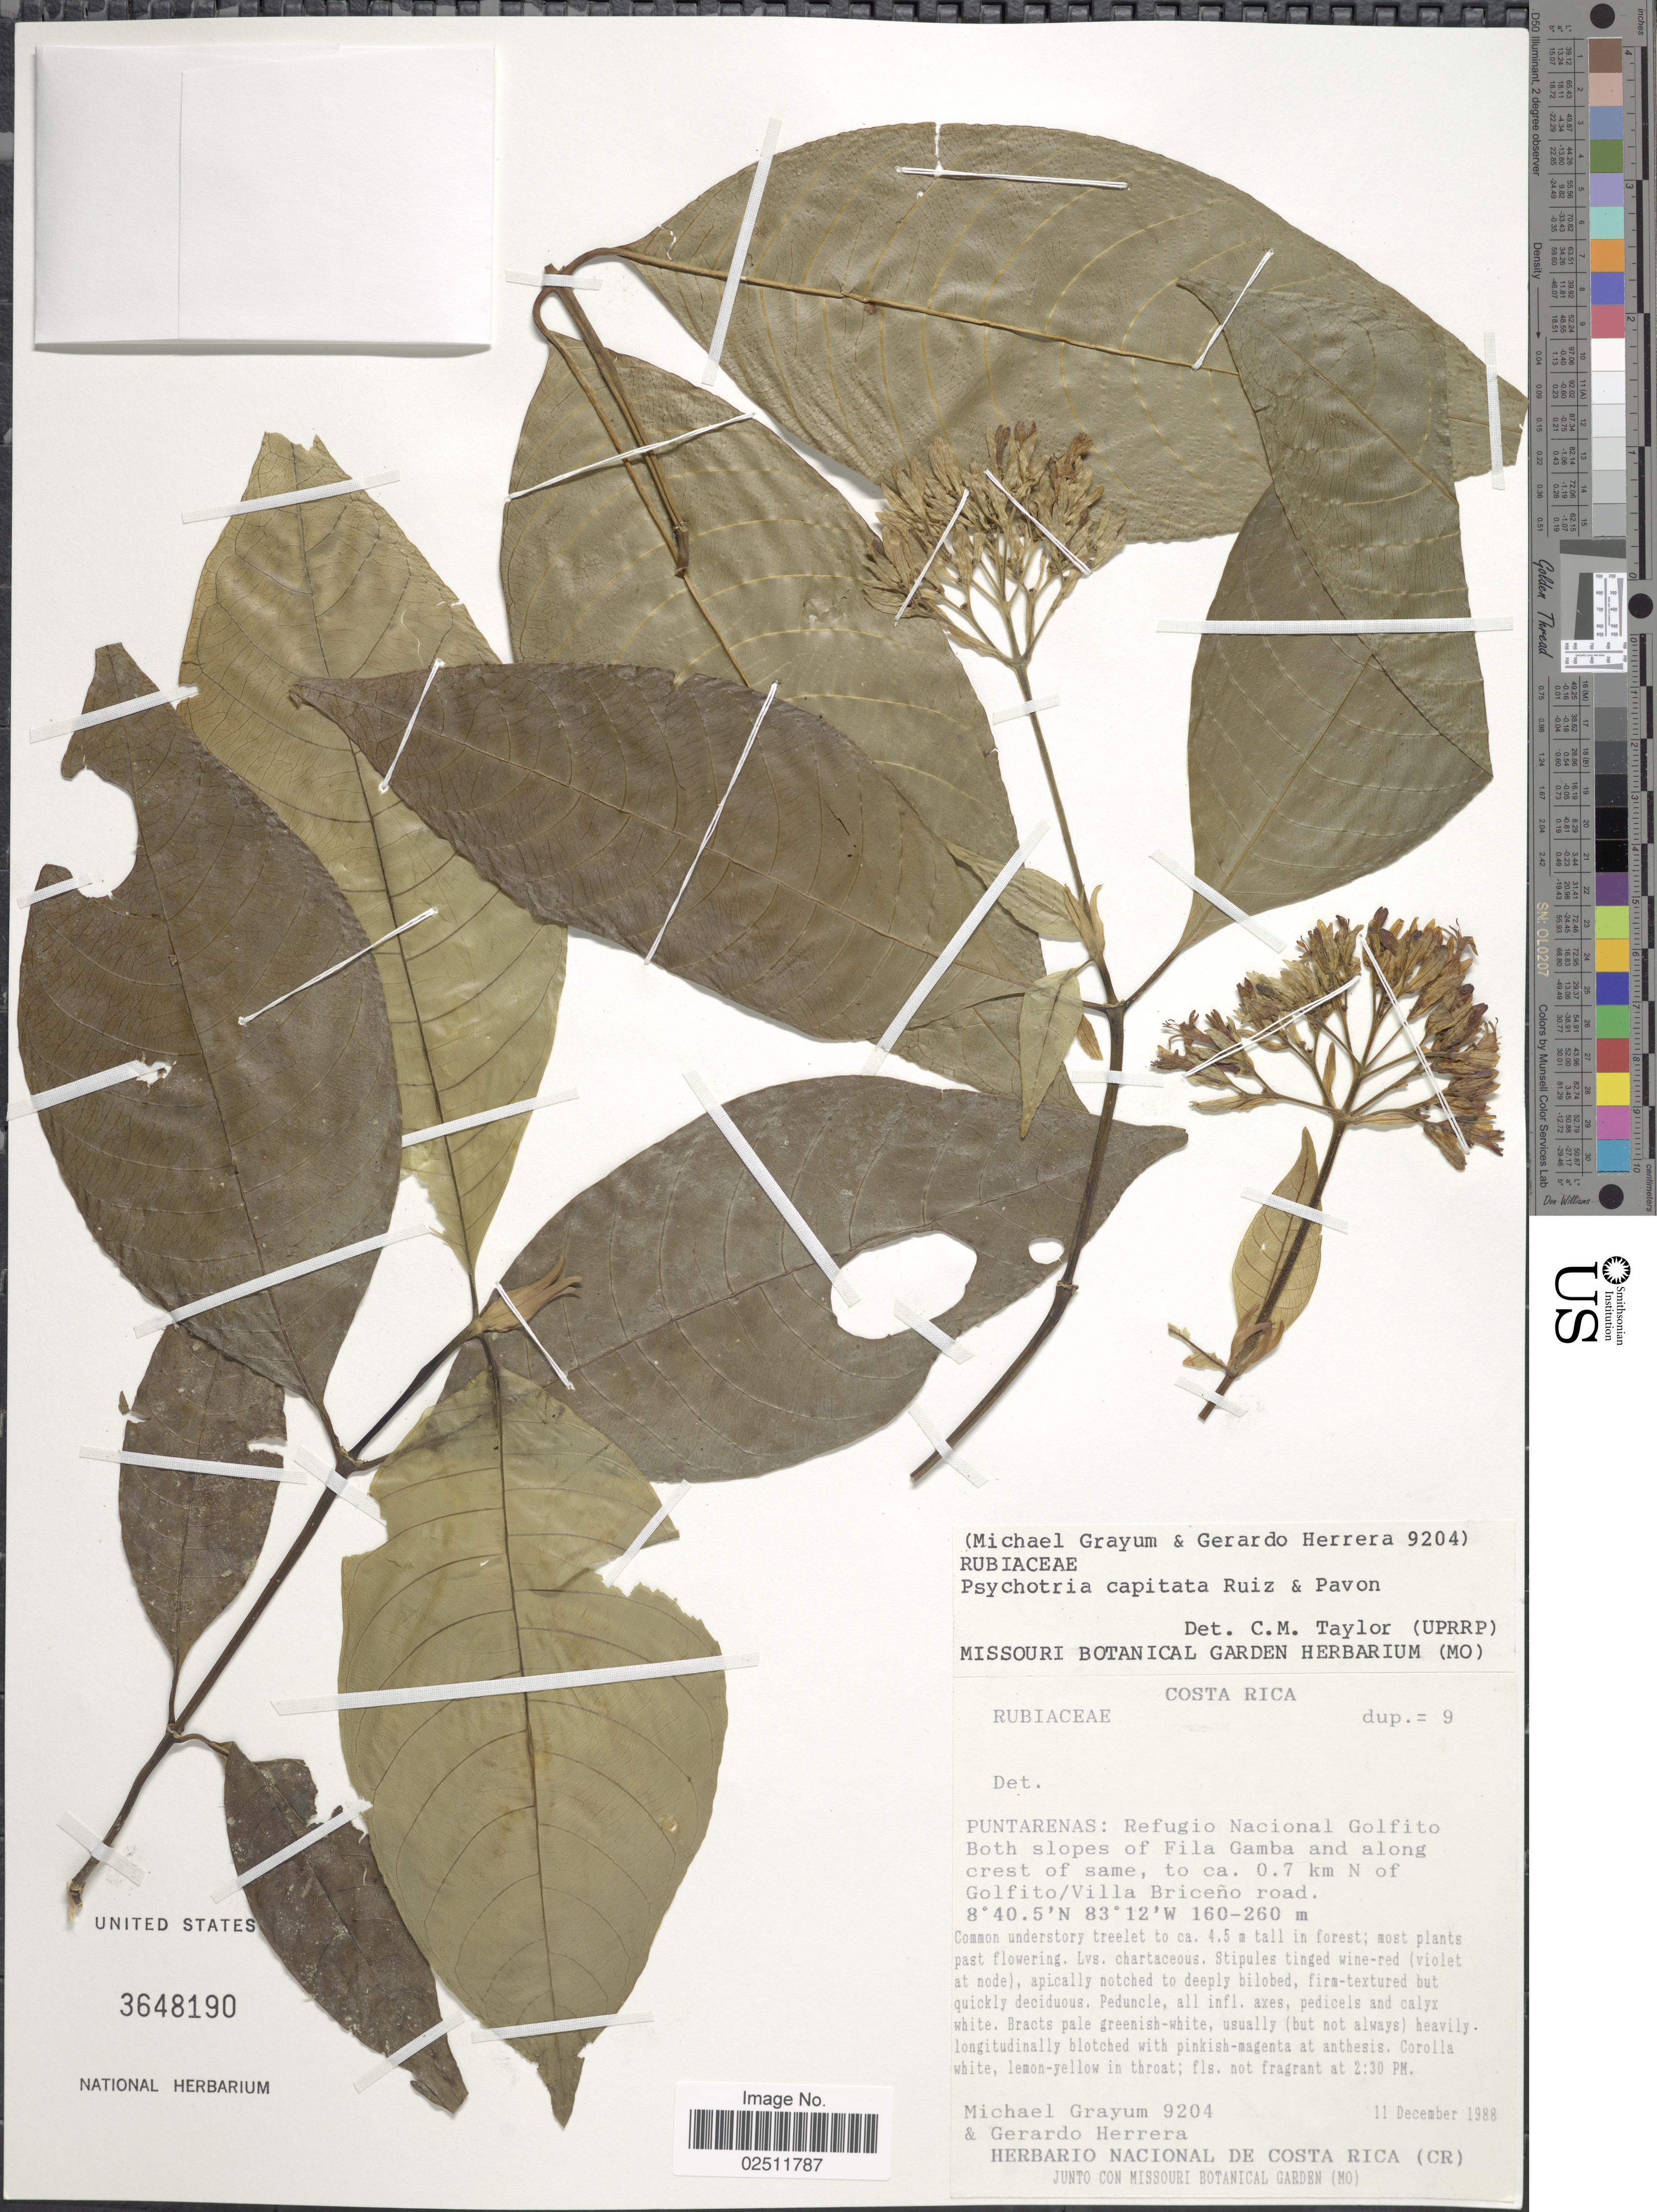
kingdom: Plantae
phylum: Tracheophyta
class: Magnoliopsida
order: Gentianales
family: Rubiaceae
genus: Psychotria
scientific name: Psychotria capitata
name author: Ruiz & Pav.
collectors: M. H. Grayum & G. Herrera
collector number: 9204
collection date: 1988-12-11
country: Costa Rica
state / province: Puntarenas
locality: Refugio Nacional Golfito Both slopes of Fila Gamba and along crest of same, to ca. 0.7 km N of Golfito/Villa Briceño road.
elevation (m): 160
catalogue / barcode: US 3648190